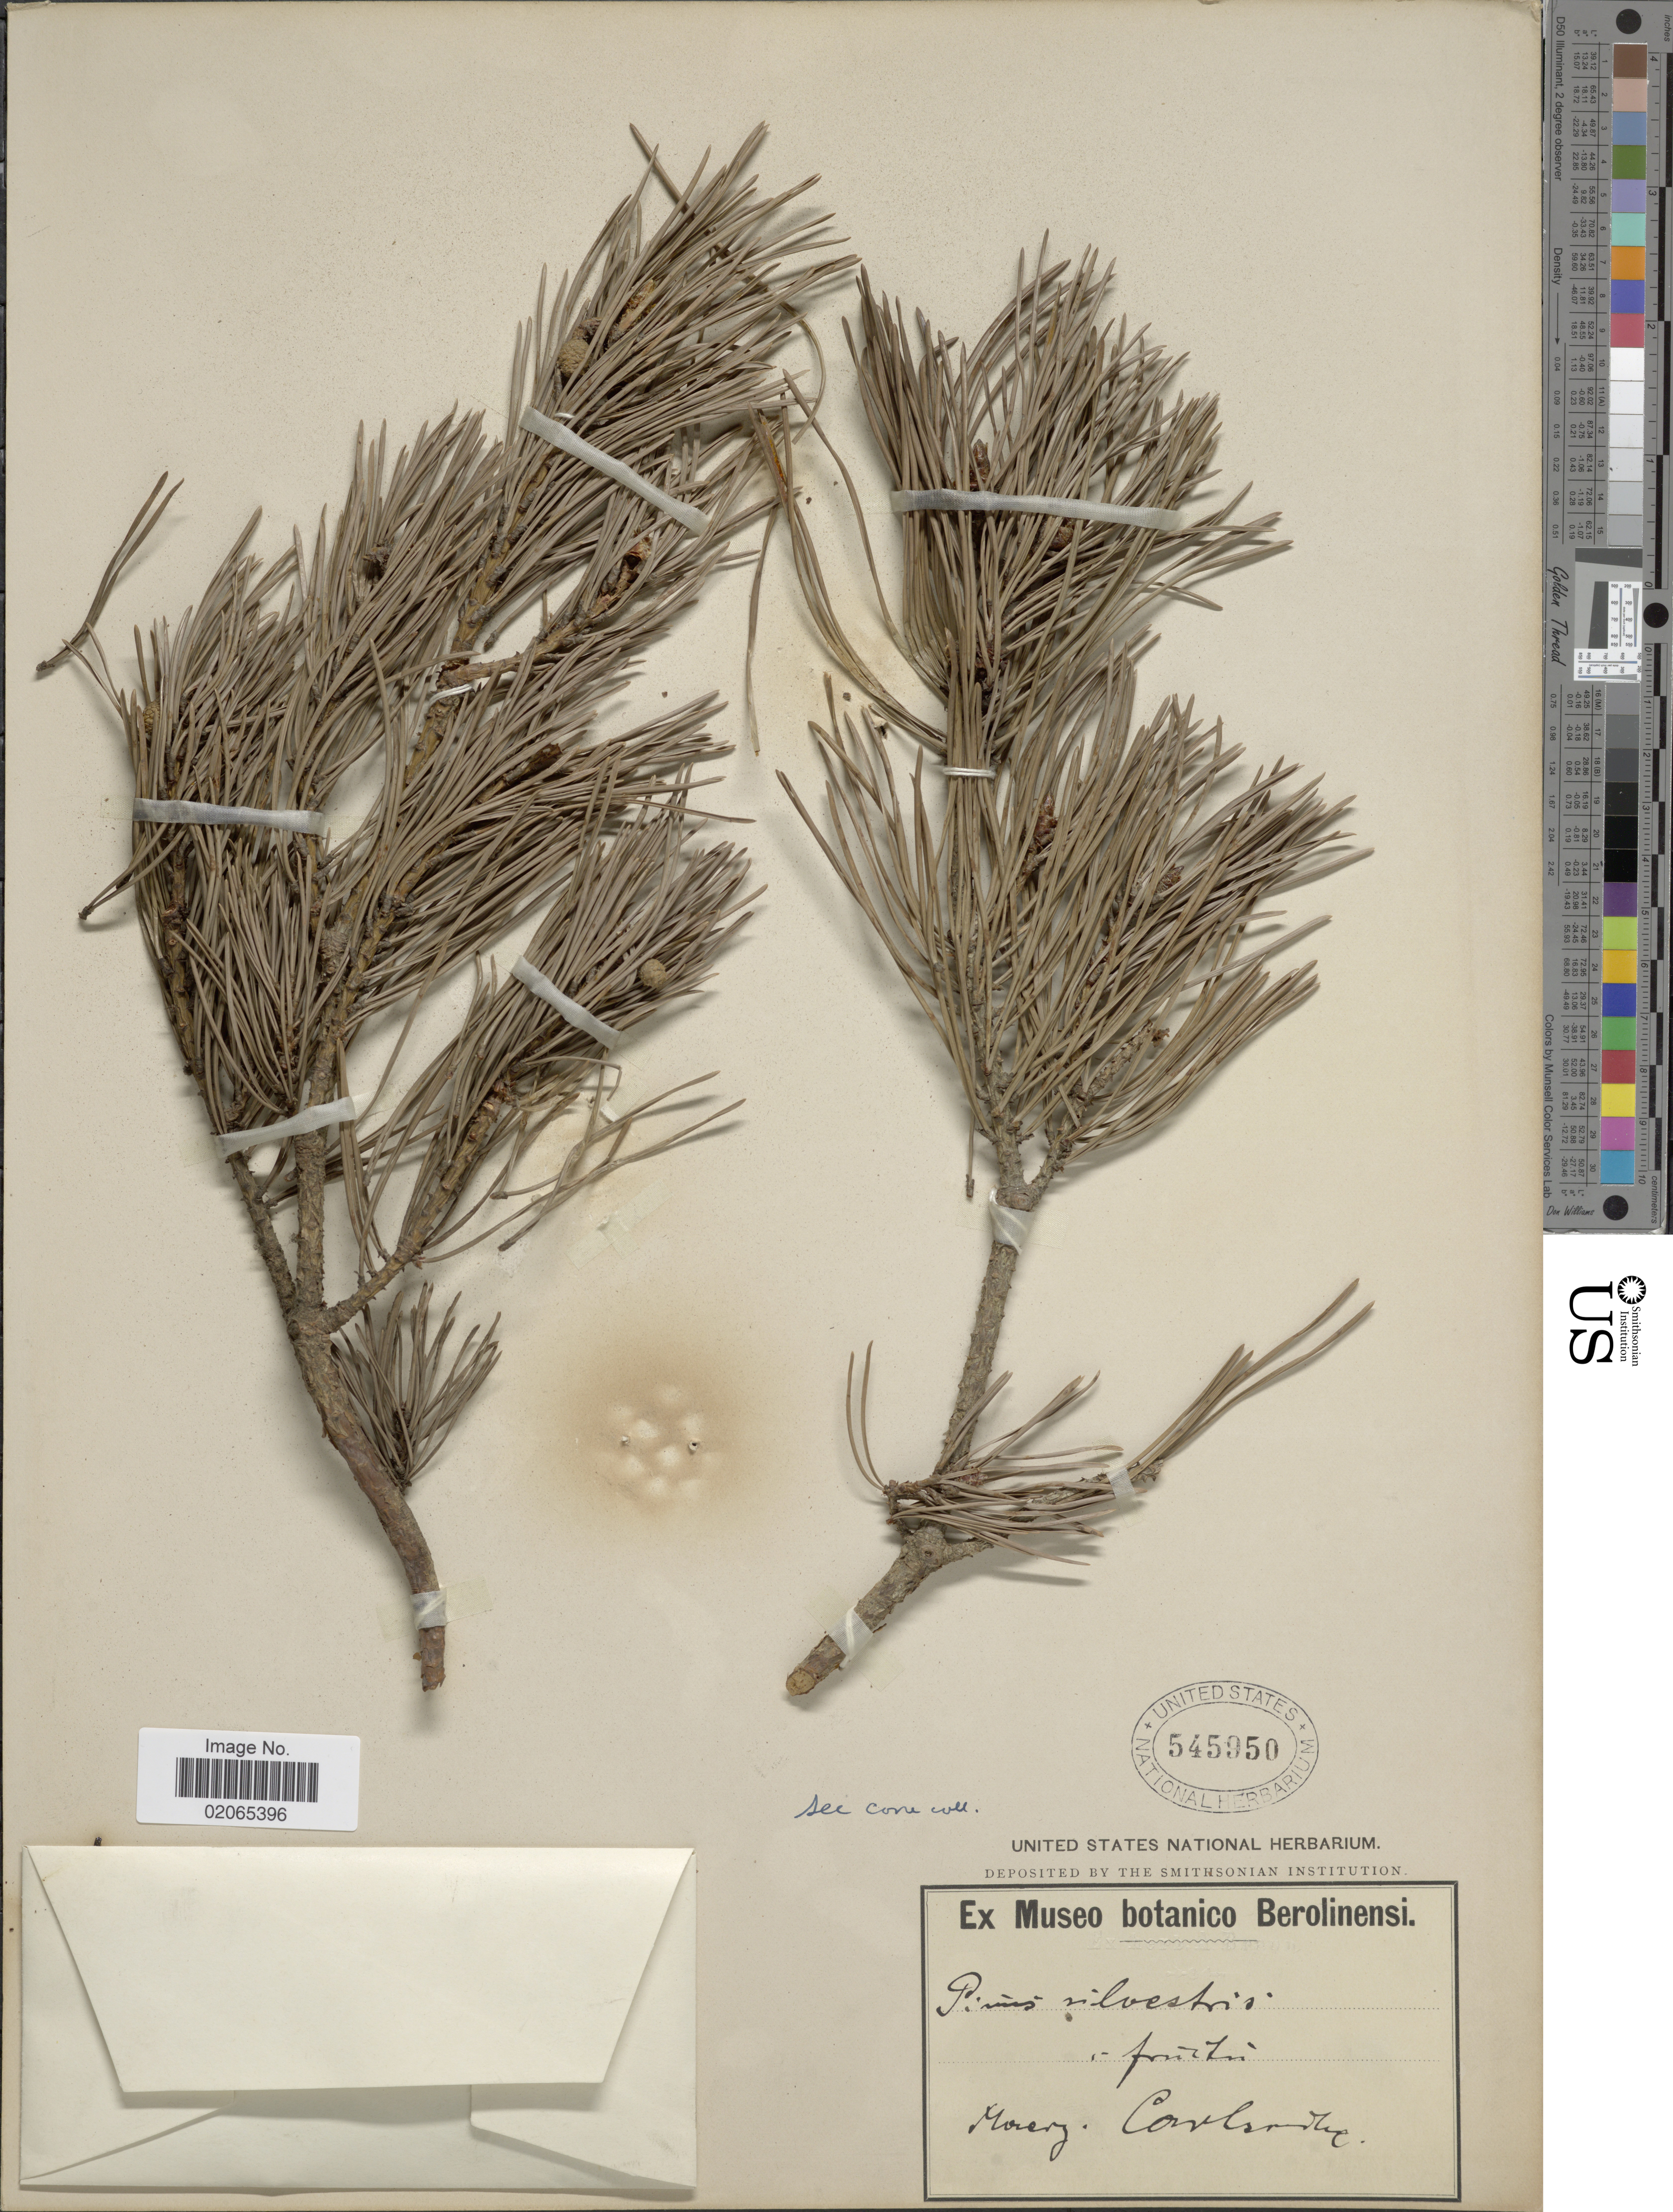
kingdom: Plantae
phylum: Tracheophyta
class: Pinopsida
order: Pinales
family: Taxaceae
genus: Taxus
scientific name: Taxus yunnanensis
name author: W.C. Cheng & L.K. Fu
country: Germany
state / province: Baden-Württemberg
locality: Carlsruhe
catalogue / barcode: US 545950